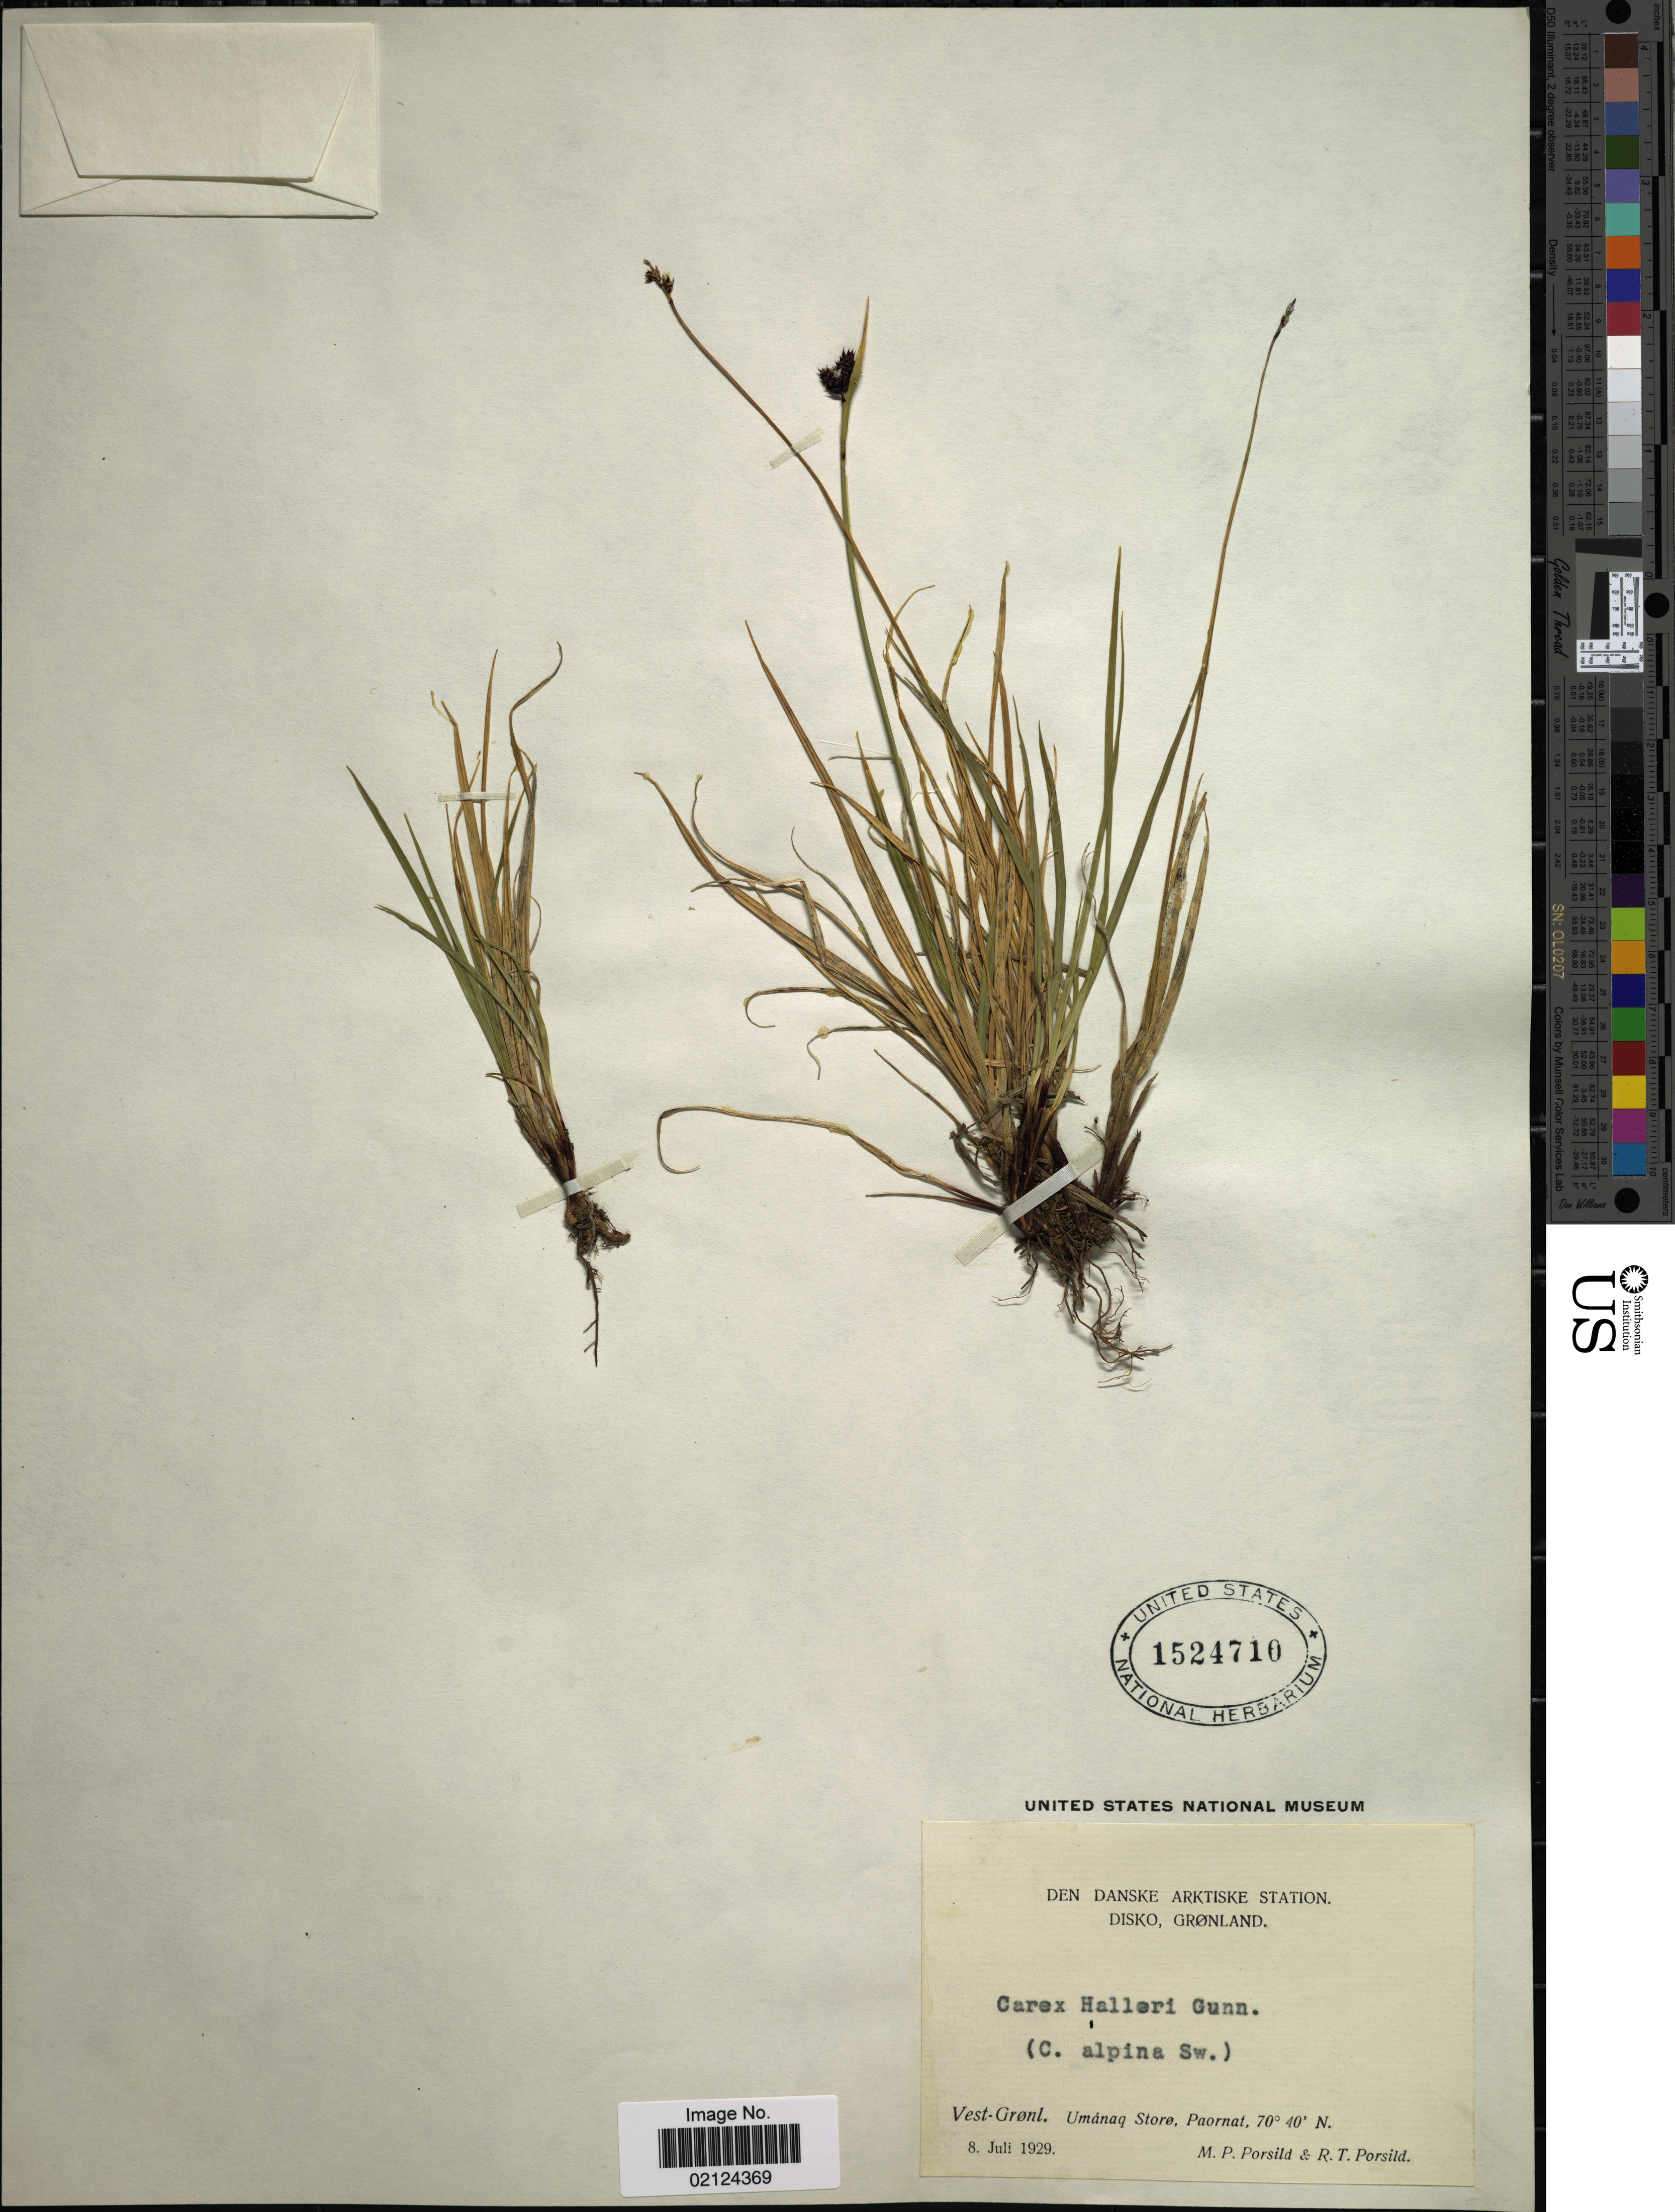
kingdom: Plantae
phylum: Tracheophyta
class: Liliopsida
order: Poales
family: Cyperaceae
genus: Carex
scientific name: Carex media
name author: R. Br.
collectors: M. P. Porsild & R. T. Porsild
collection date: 1929-07-08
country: Greenland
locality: Vest-Grønl. Umanaq Storø, Paornat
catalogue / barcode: US 1524710